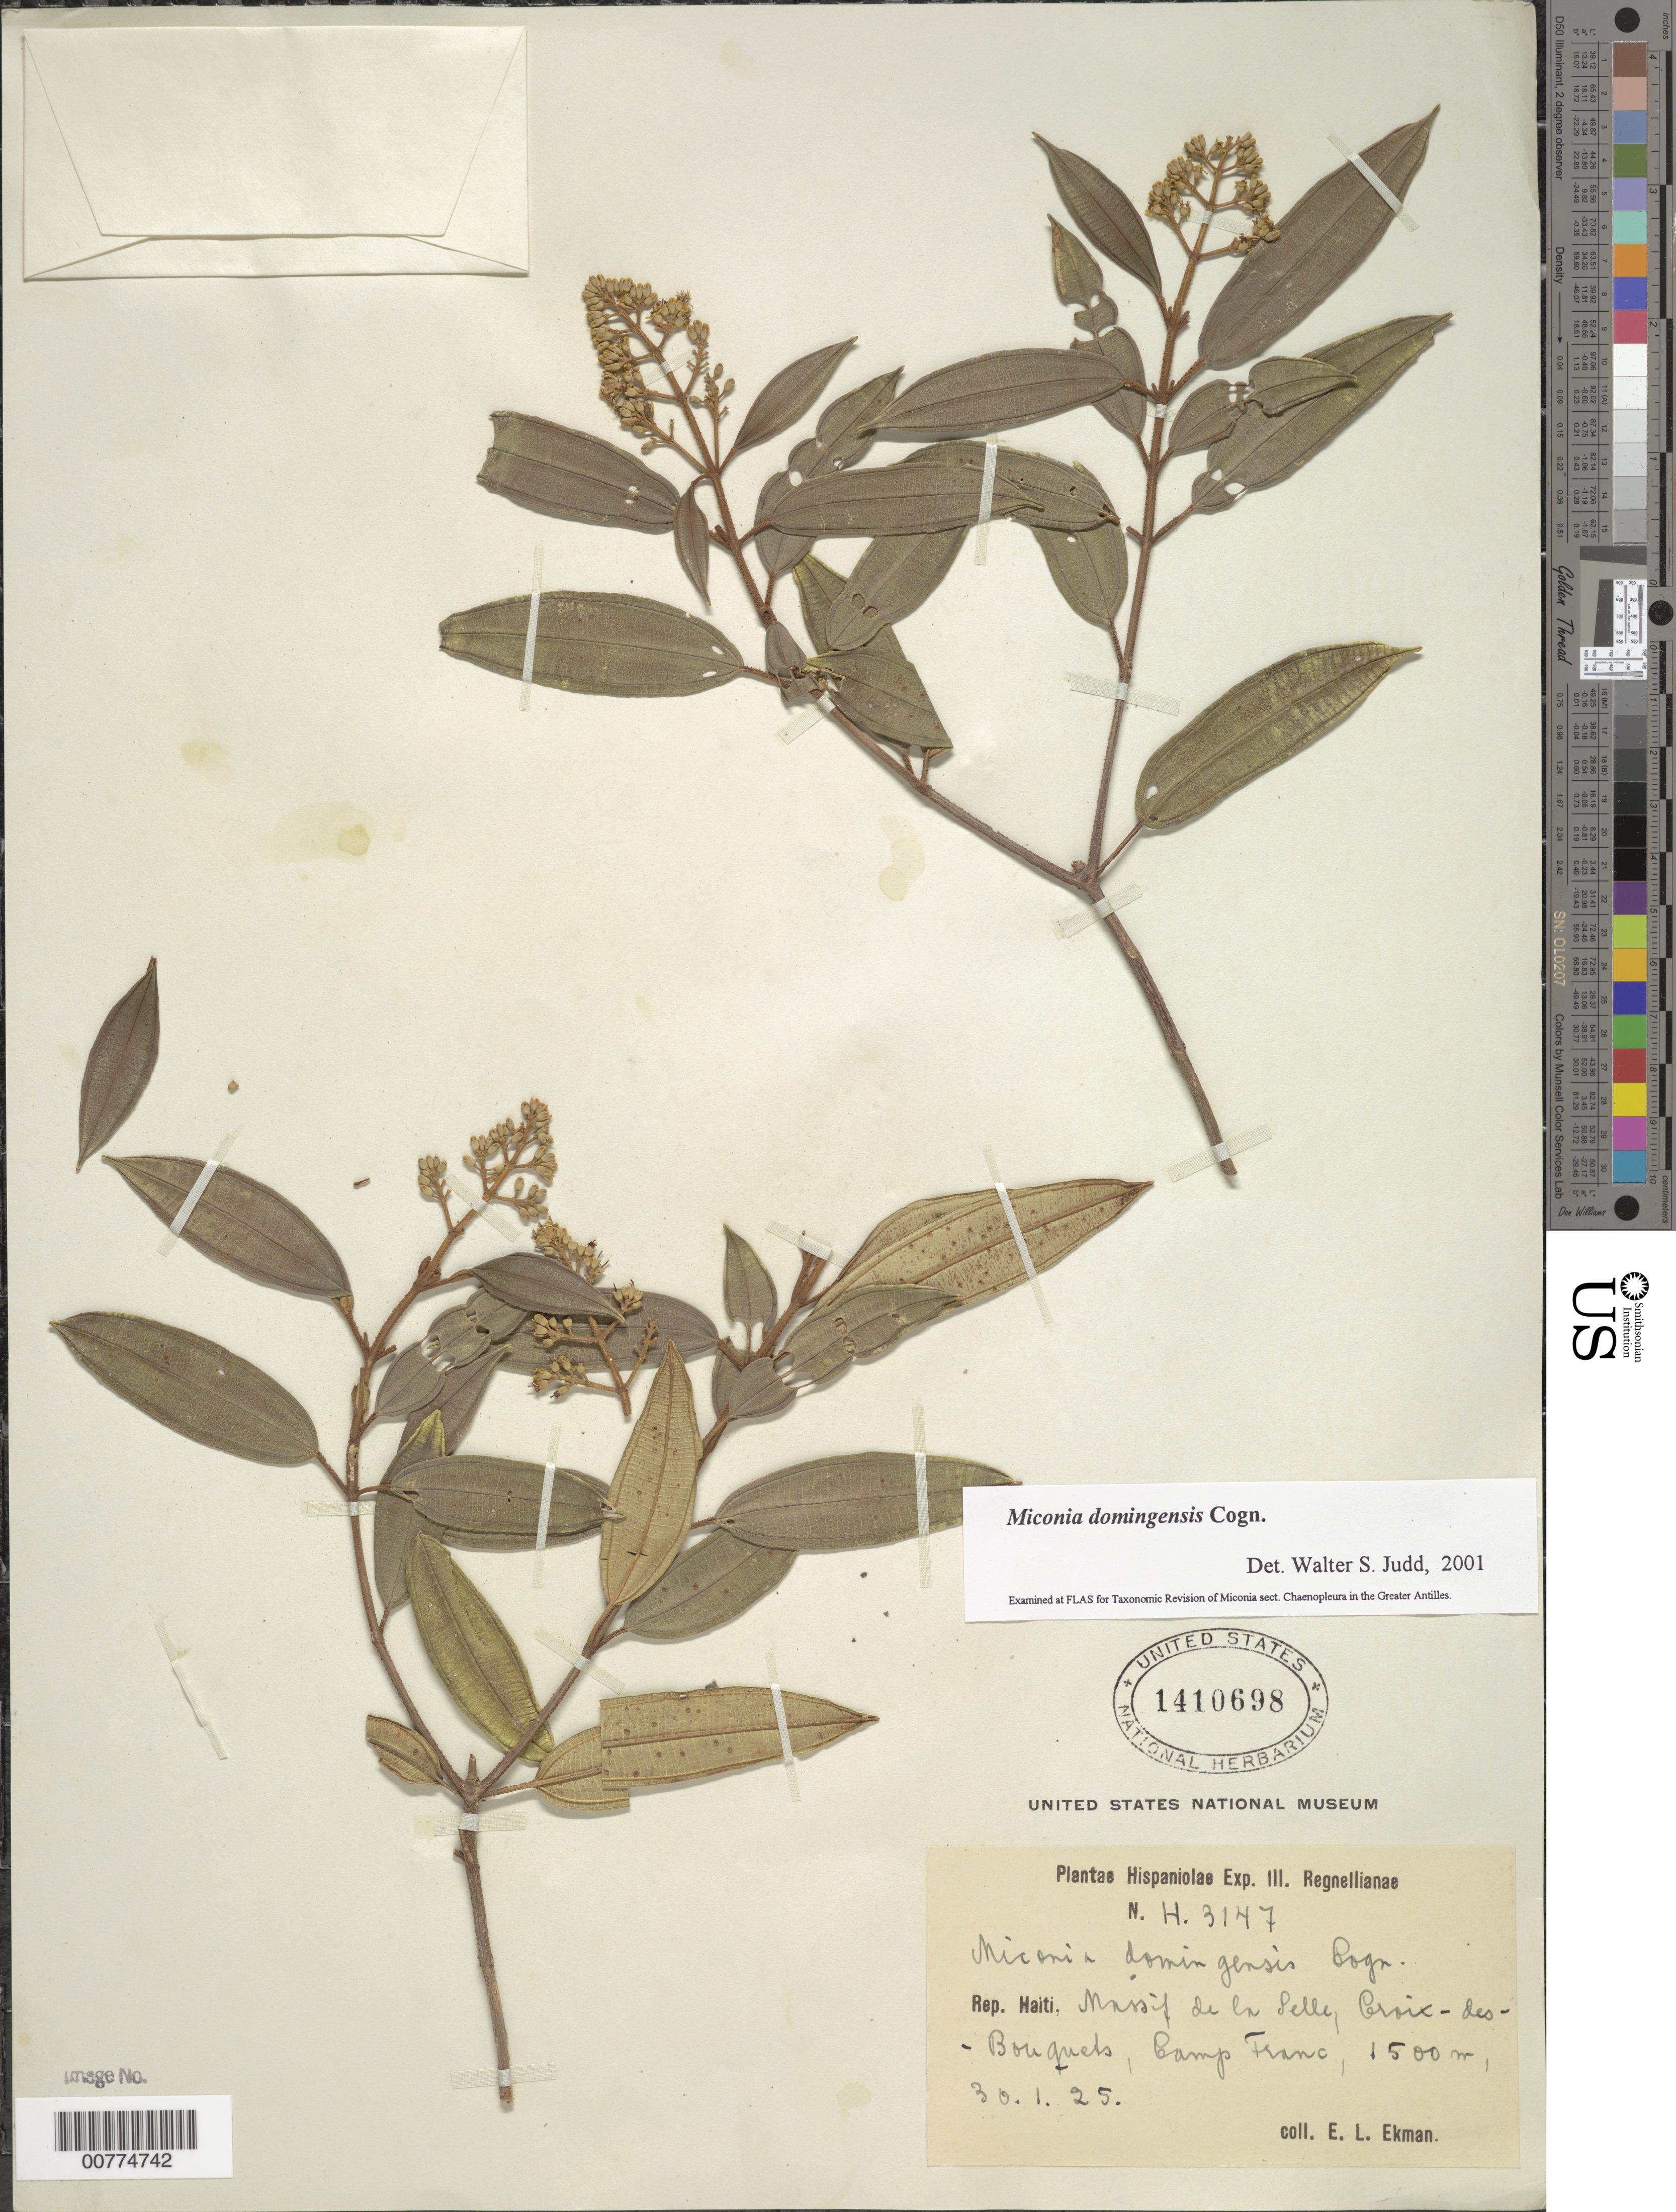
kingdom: Plantae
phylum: Tracheophyta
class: Magnoliopsida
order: Myrtales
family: Melastomataceae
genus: Miconia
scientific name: Miconia domingensis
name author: Cogn.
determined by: Judd, Walter S.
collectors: E. L. Ekman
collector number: H 3147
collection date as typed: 30 Jan 1925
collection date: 1925-01-30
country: Haiti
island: Hispaniola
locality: Massif de la Selle, Croix-des-Bouquets, Camp Franc.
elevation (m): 1500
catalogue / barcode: US 1410698